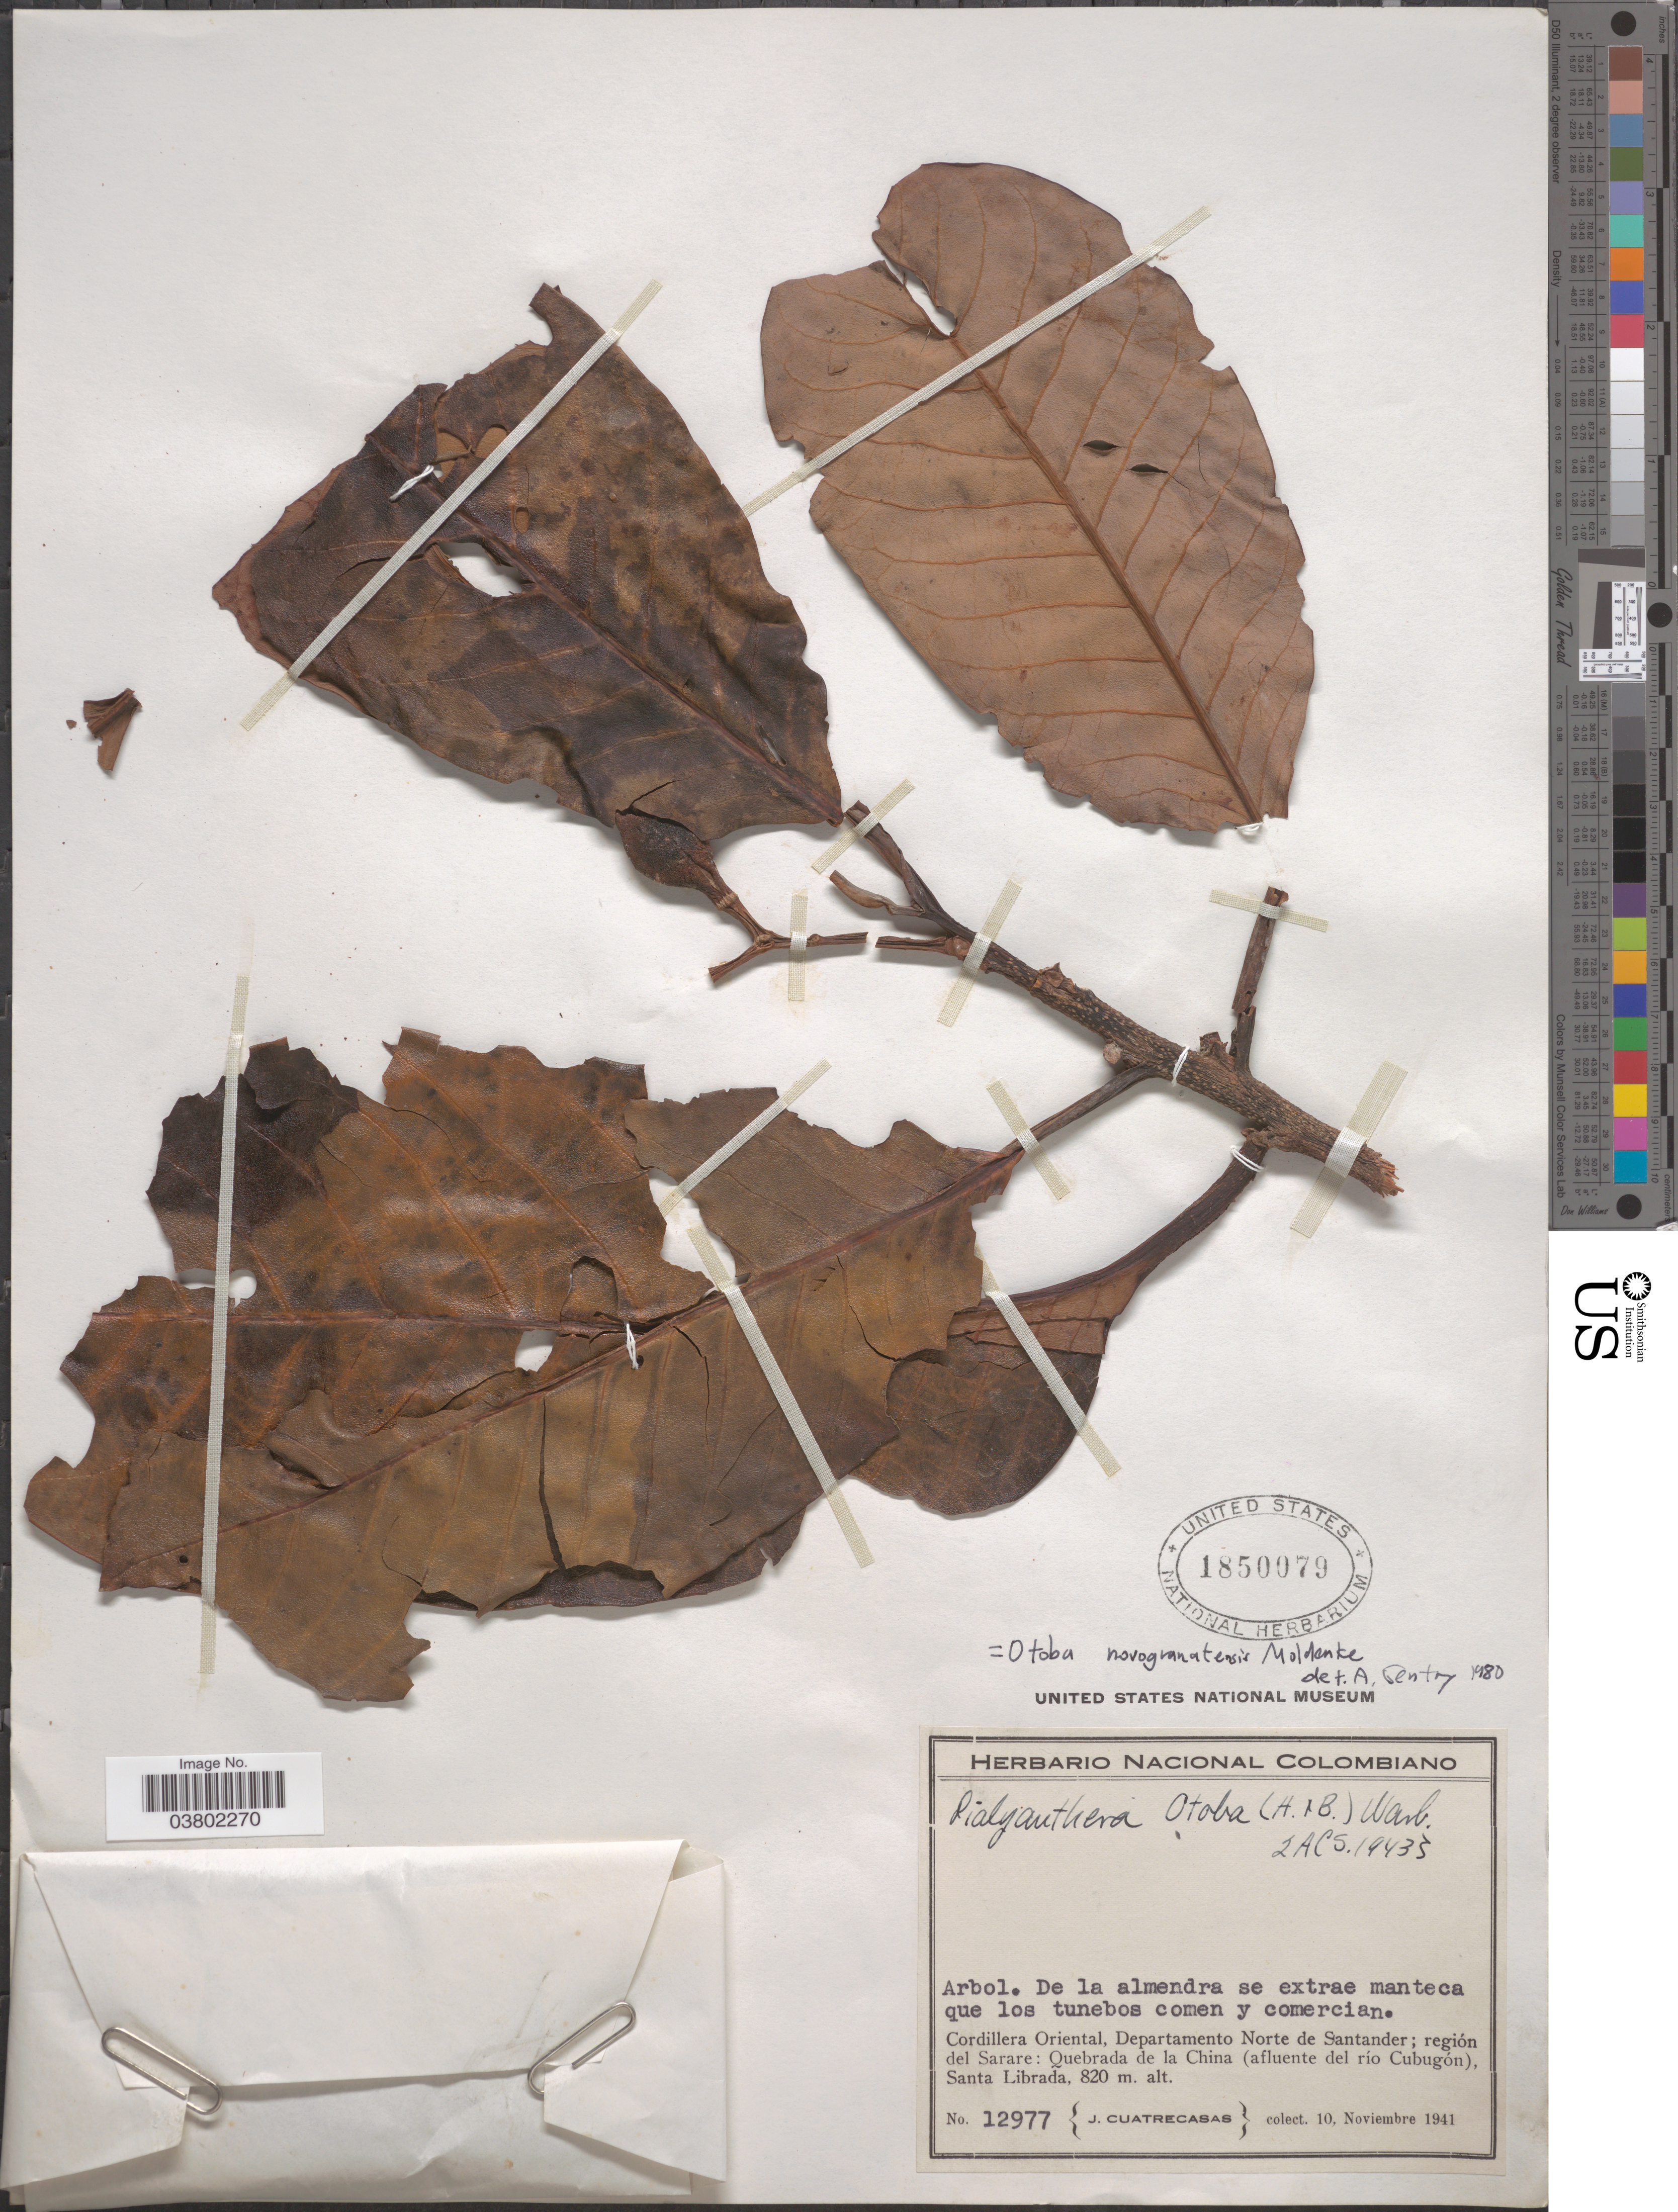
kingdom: Plantae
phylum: Tracheophyta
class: Magnoliopsida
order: Magnoliales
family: Myristicaceae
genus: Otoba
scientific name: Otoba novogranatensis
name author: Moldenke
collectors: J. Cuatrecasas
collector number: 12977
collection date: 1941-02-10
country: Colombia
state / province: Norte de Santander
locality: Cordillera Oriental, Departamento Norte de Santander; región del Sarare: Quebrada de la China (afluente del río Cubugón), Santa Librada.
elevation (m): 820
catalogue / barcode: US 1850079